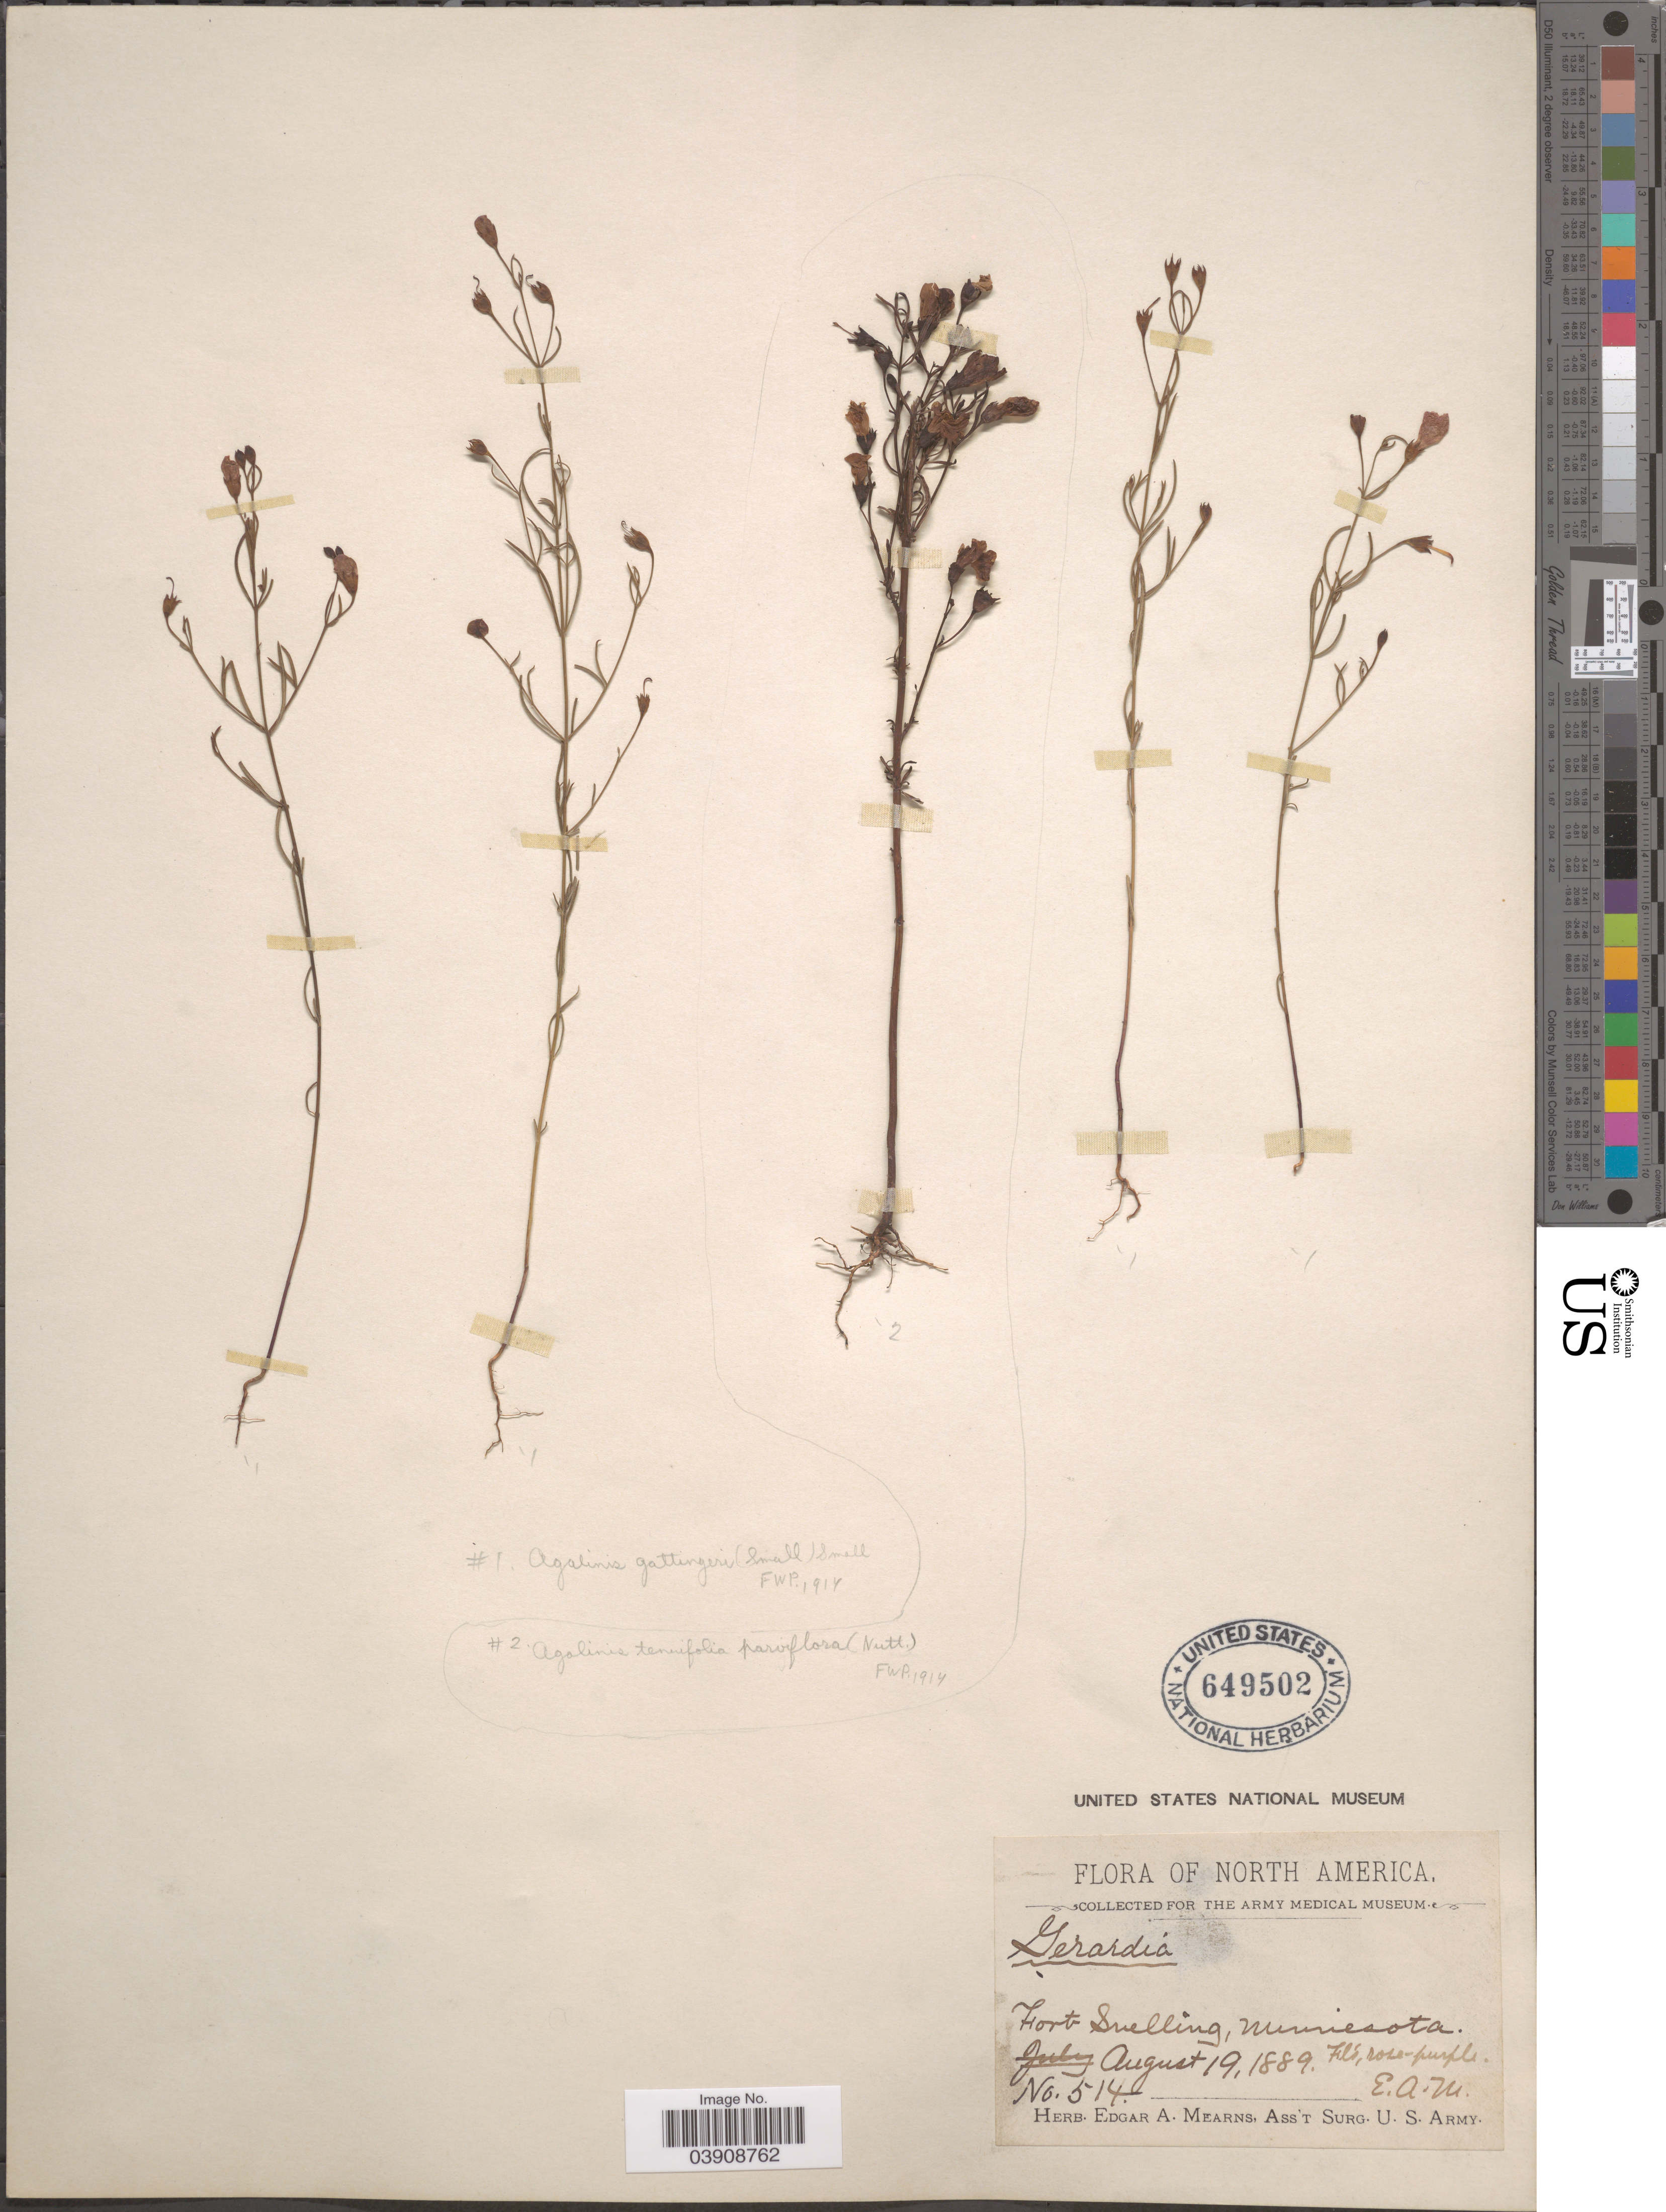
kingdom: Plantae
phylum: Tracheophyta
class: Magnoliopsida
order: Lamiales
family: Orobanchaceae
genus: Agalinis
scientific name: Agalinis tenuifolia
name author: (Vahl) Raf.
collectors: E. A. Mearns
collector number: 514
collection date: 1889-08-19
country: United States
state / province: Minnesota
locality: Fort Snelling.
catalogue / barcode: US 649502